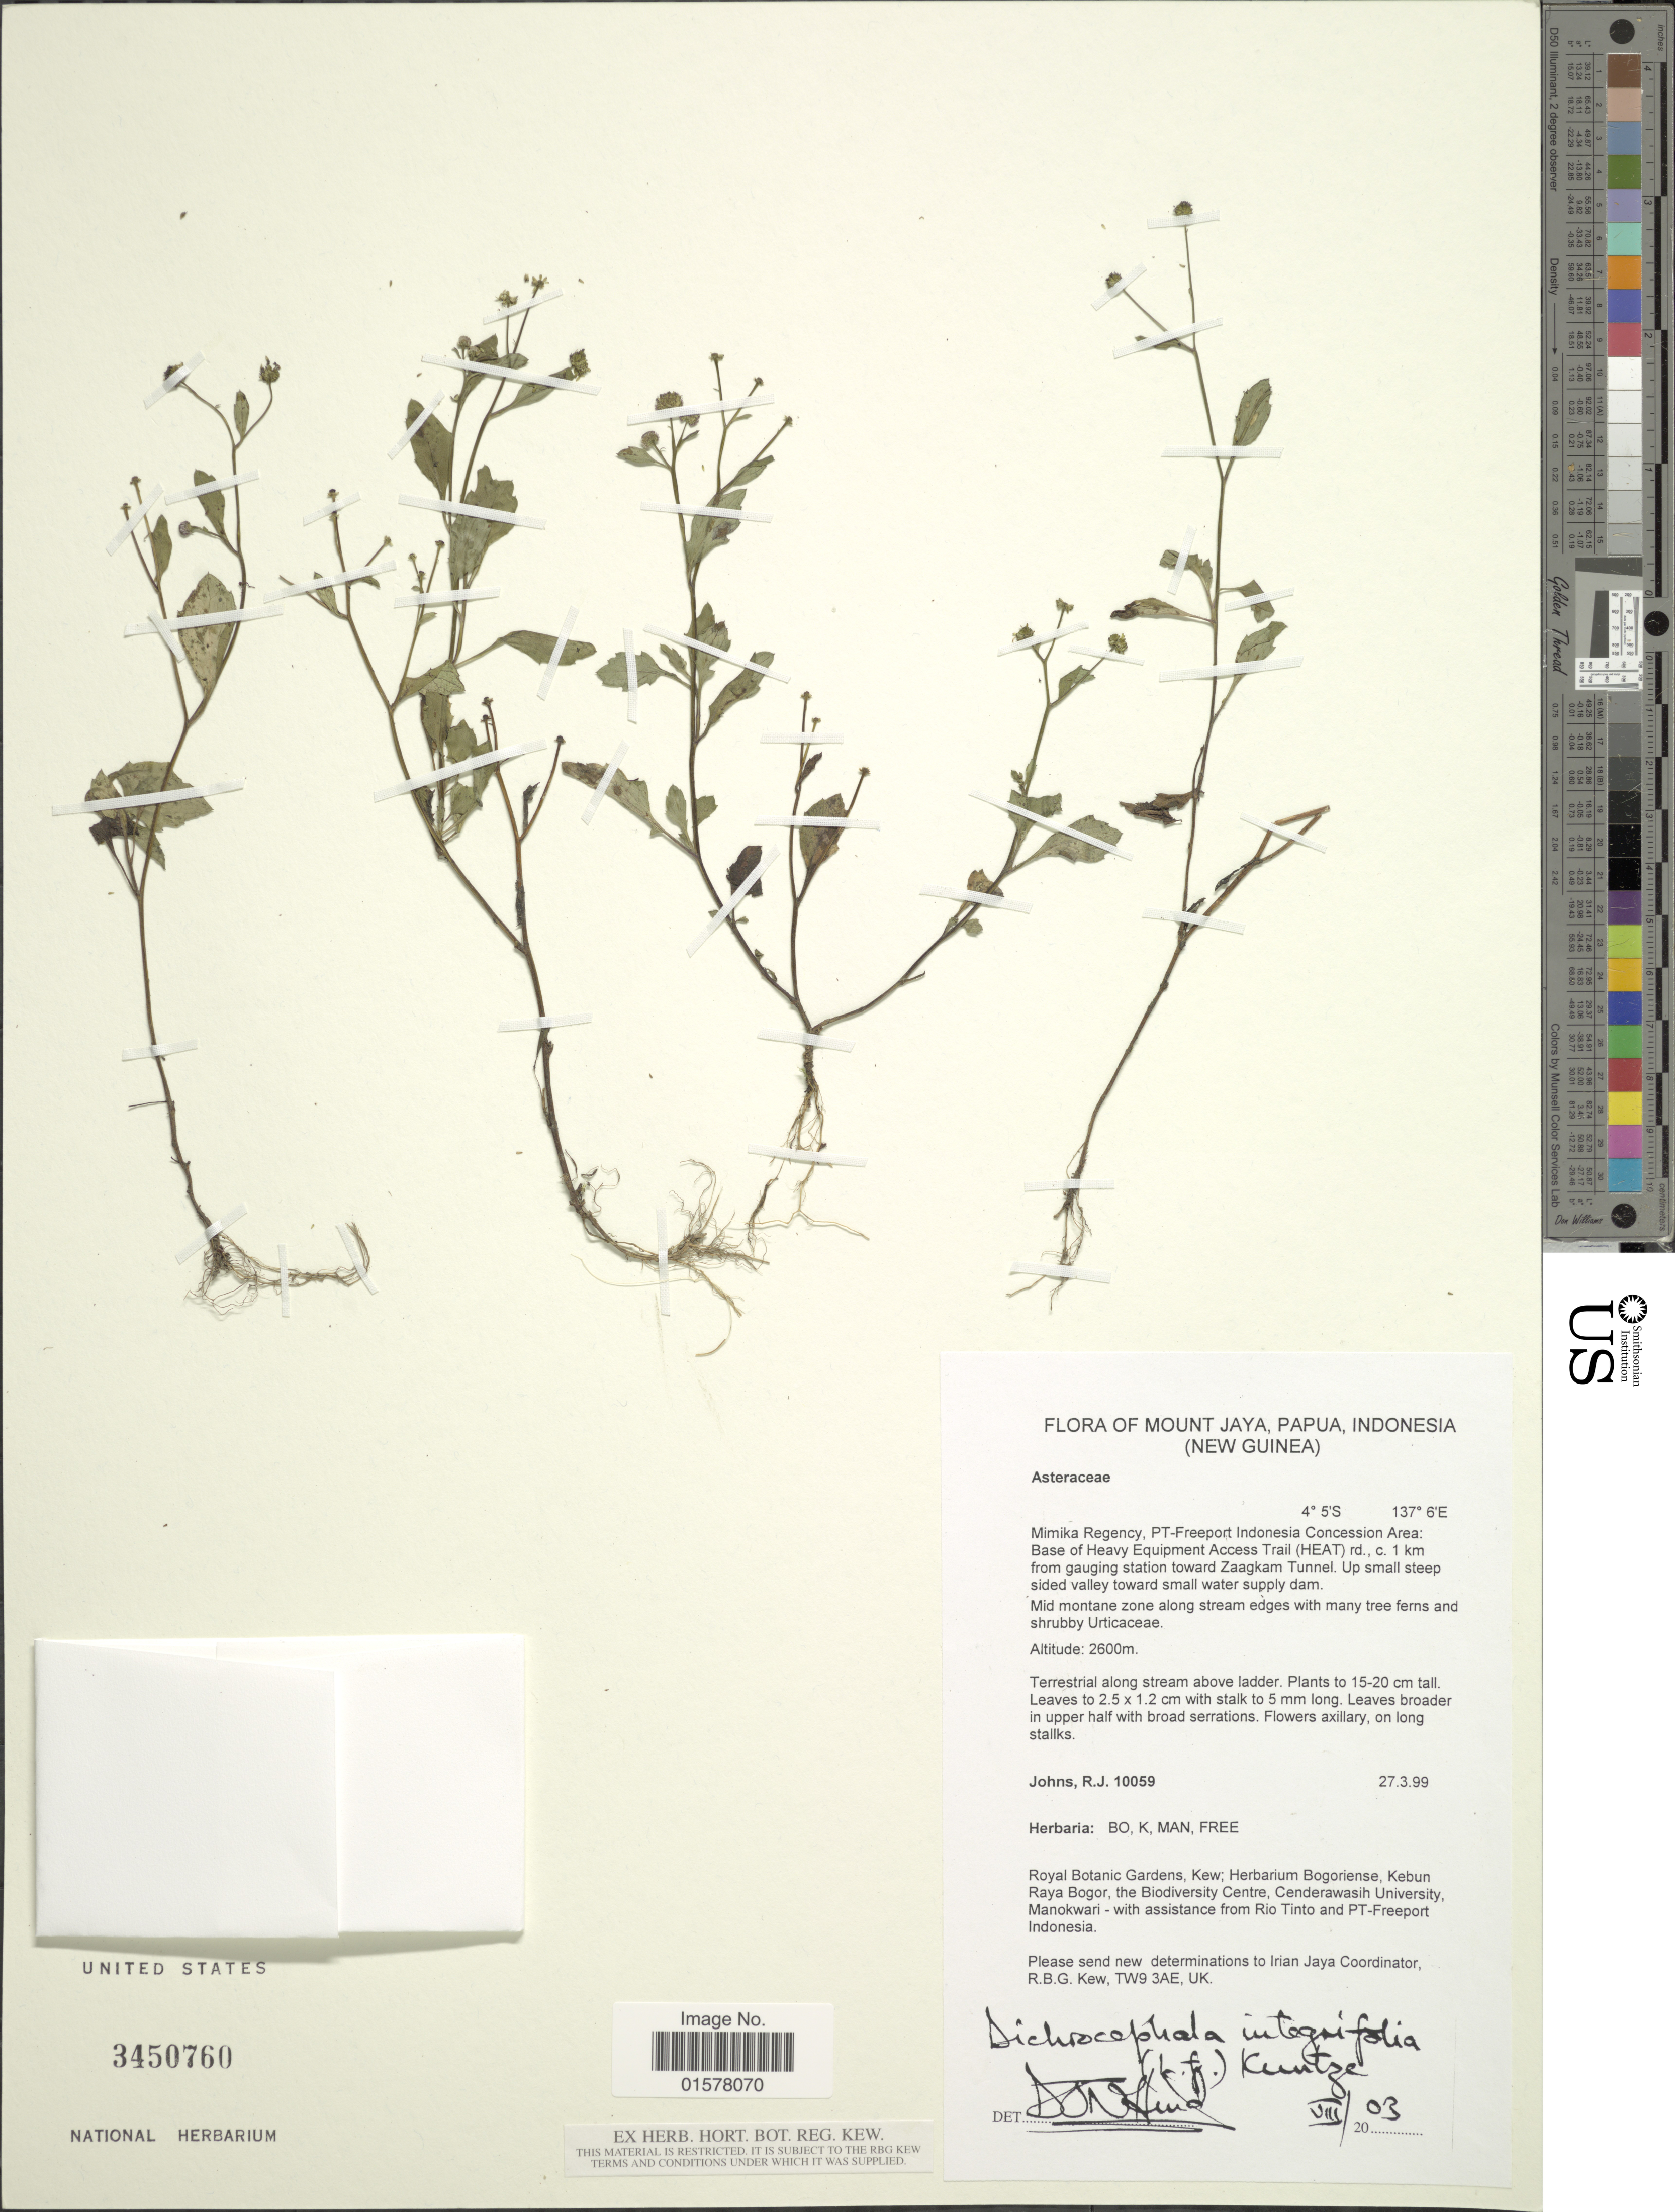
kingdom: Plantae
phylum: Tracheophyta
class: Magnoliopsida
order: Asterales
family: Asteraceae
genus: Dichrocephala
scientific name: Dichrocephala integrifolia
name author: (L. f.) Kuntze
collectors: R. Johns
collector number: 10059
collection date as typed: Transcribed d/m/y: 27/3/99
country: Papua New Guinea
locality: Mount Jaya, Papua, Indonesia (New Guinea), Mimika Regency, PT-Freeport Indonesia Concession Area: Base of Heavy Equipment Access Trail (HEAT) rd., 1 km from gauging station toward Zaagkam Tunnel, Up small steep sided valley toward small water supply dam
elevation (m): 2600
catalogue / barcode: US 3450760